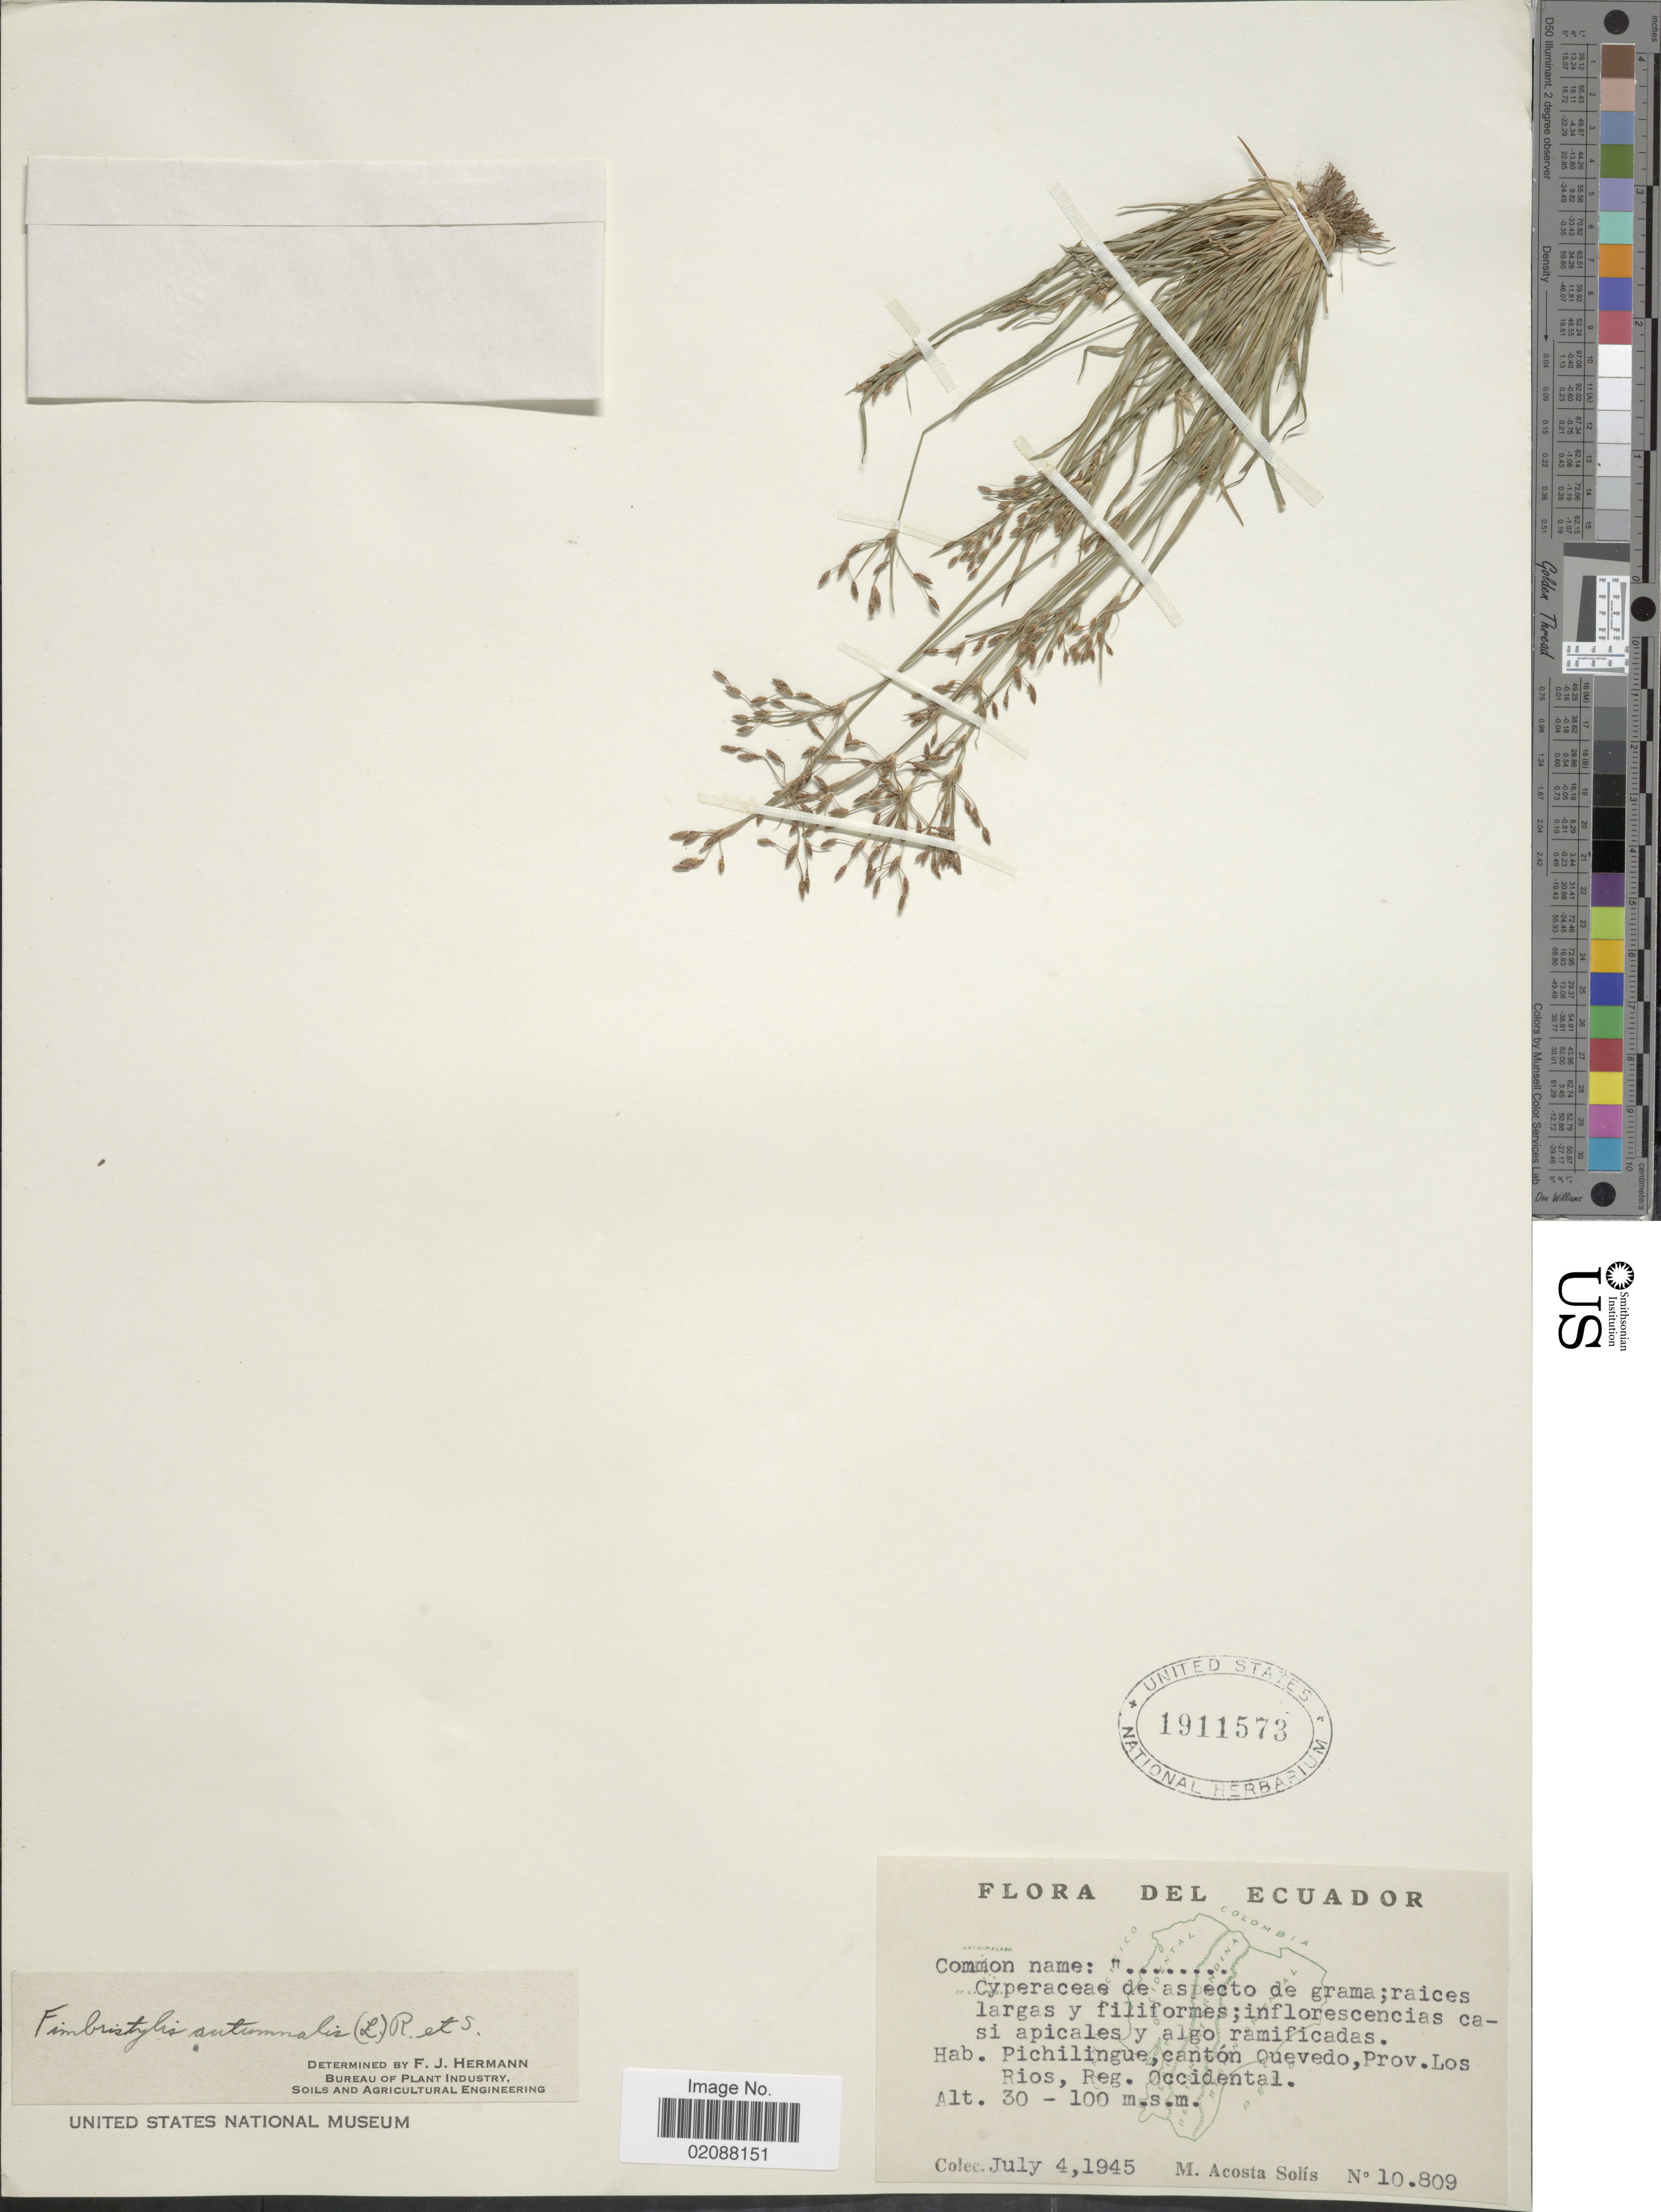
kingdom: Plantae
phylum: Tracheophyta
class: Liliopsida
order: Poales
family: Cyperaceae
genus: Fimbristylis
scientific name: Fimbristylis autumnalis (L.) Roem. & Schult.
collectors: M. Acosta Solis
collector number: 10809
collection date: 1945-07-04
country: Ecuador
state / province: Los Ríos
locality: Pichilinque, cantos Quevedo, reg. occidental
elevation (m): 30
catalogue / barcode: US 1911573